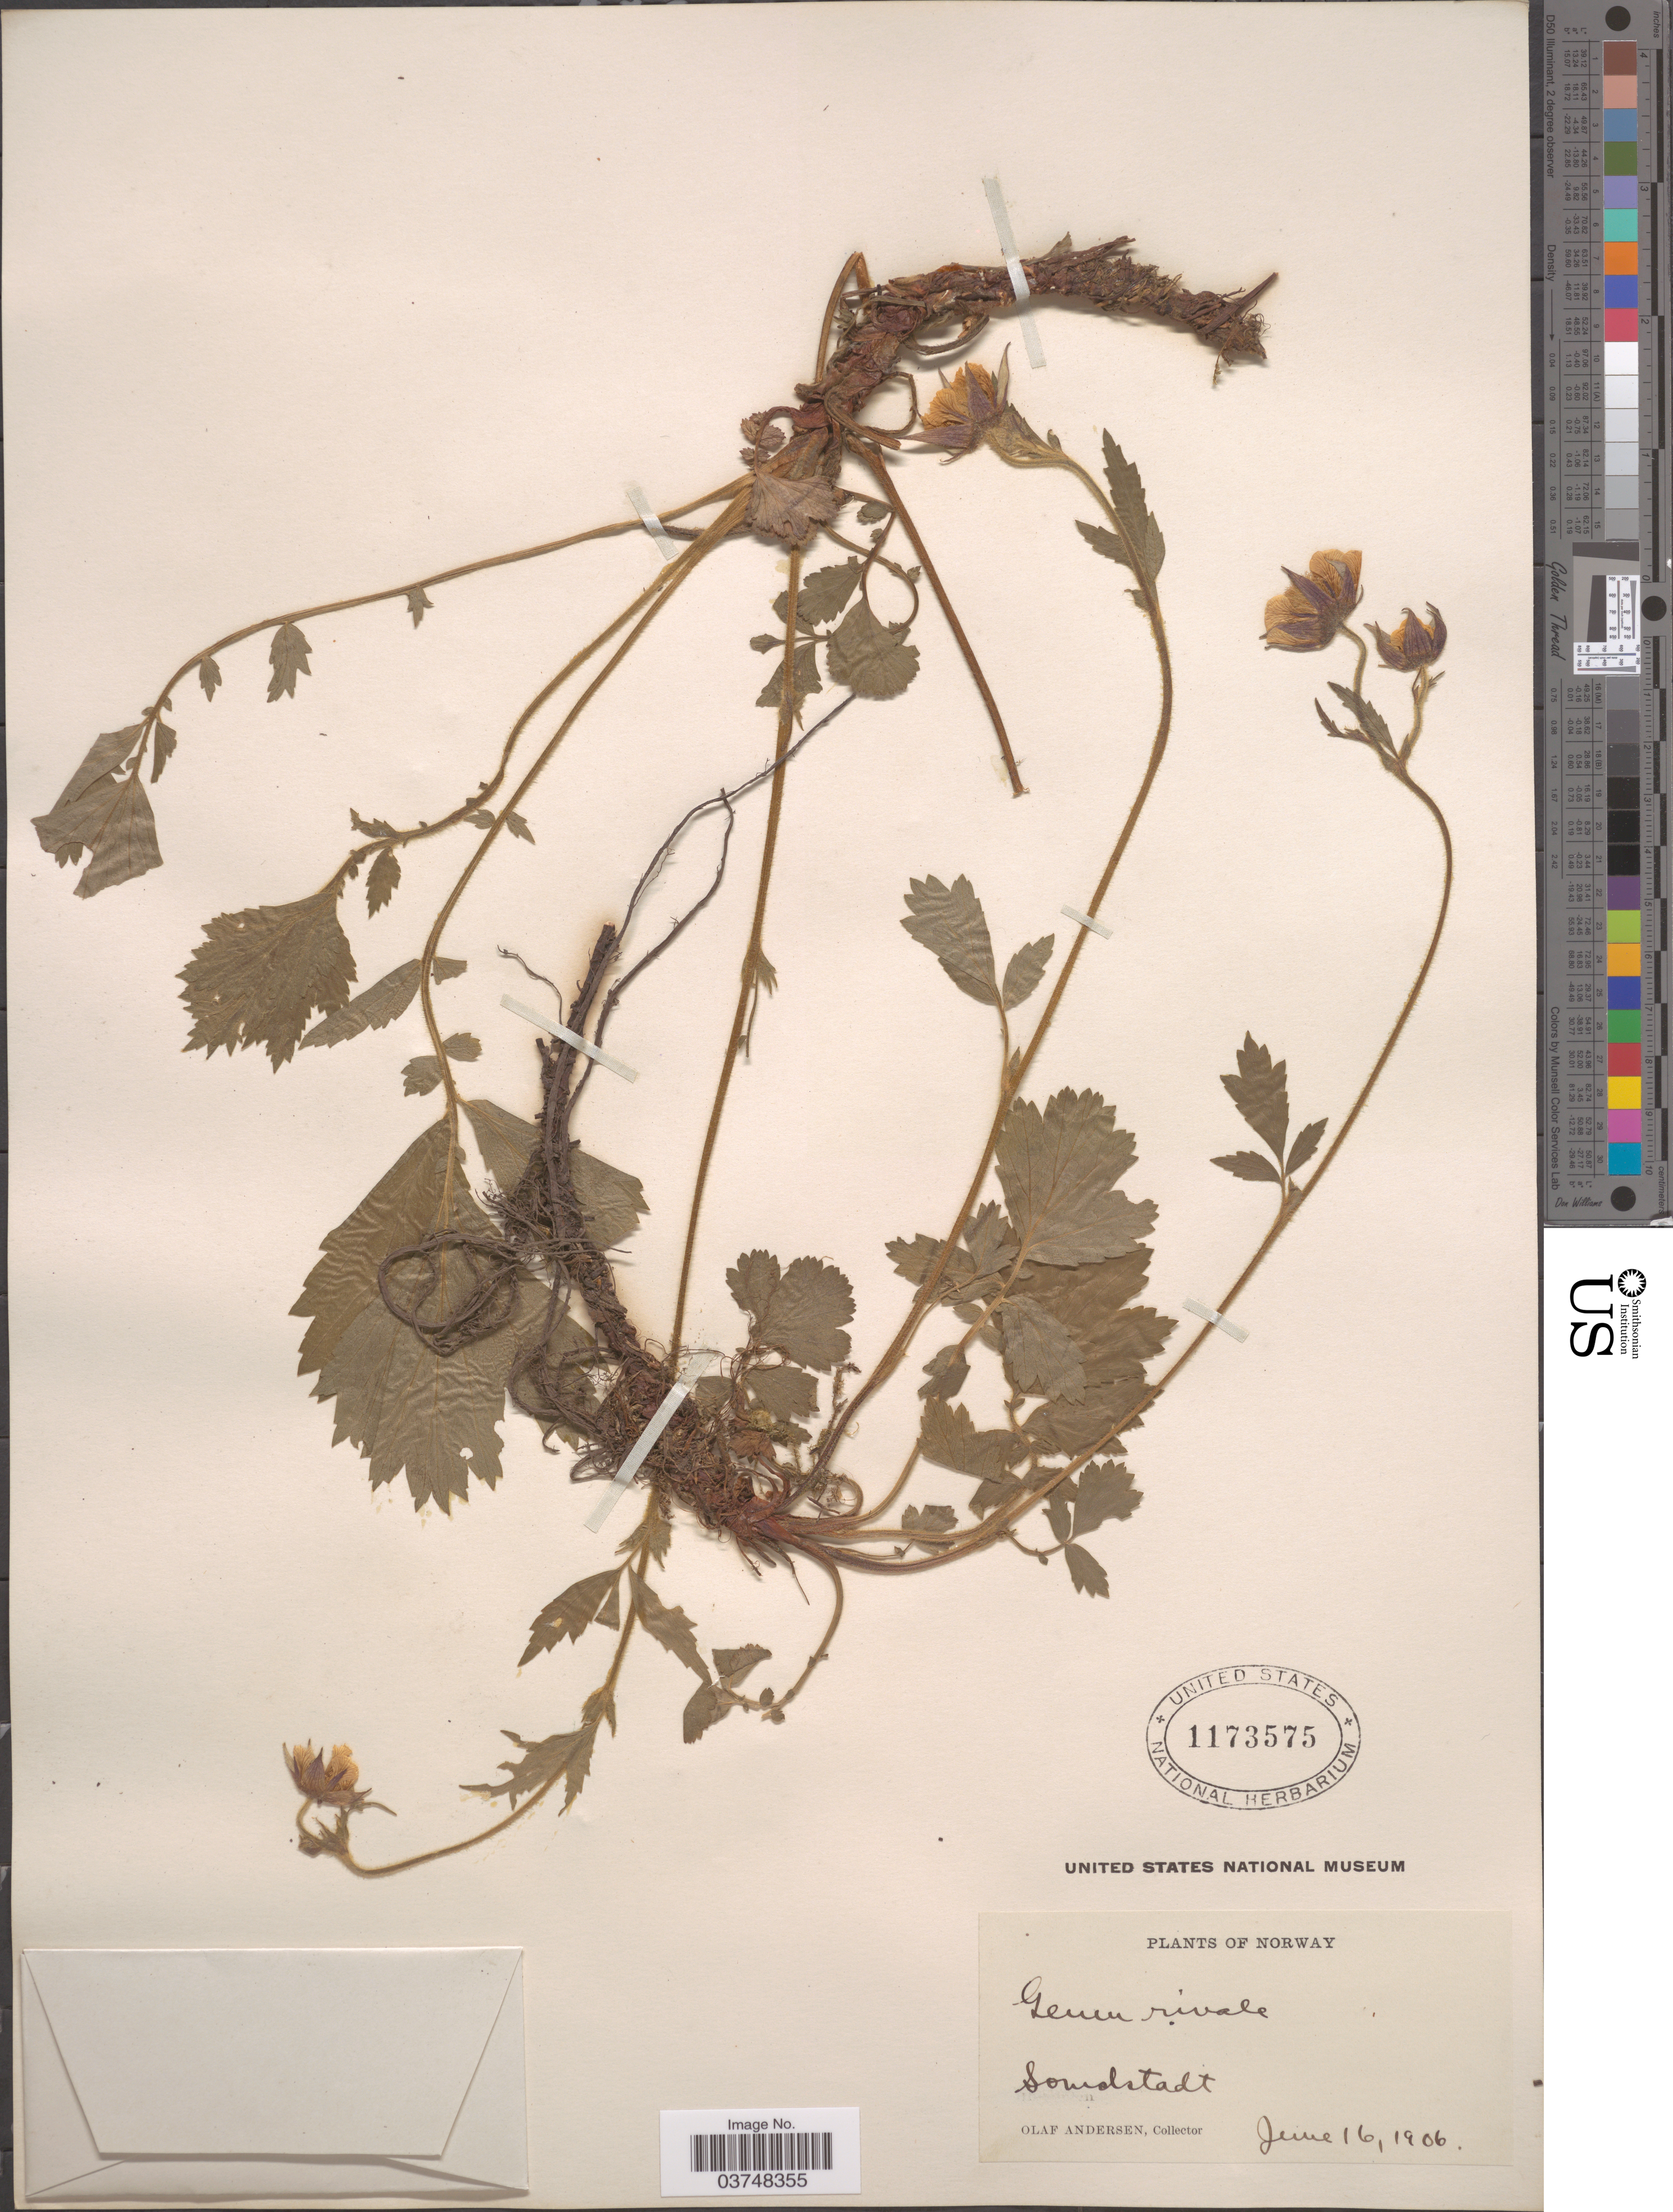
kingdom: Plantae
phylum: Tracheophyta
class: Magnoliopsida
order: Rosales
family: Rosaceae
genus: Geum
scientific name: Geum rivale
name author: L.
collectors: O. Andersen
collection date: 1906-06-16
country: Norway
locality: Somdstadt [interpreted].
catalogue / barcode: US 1173575